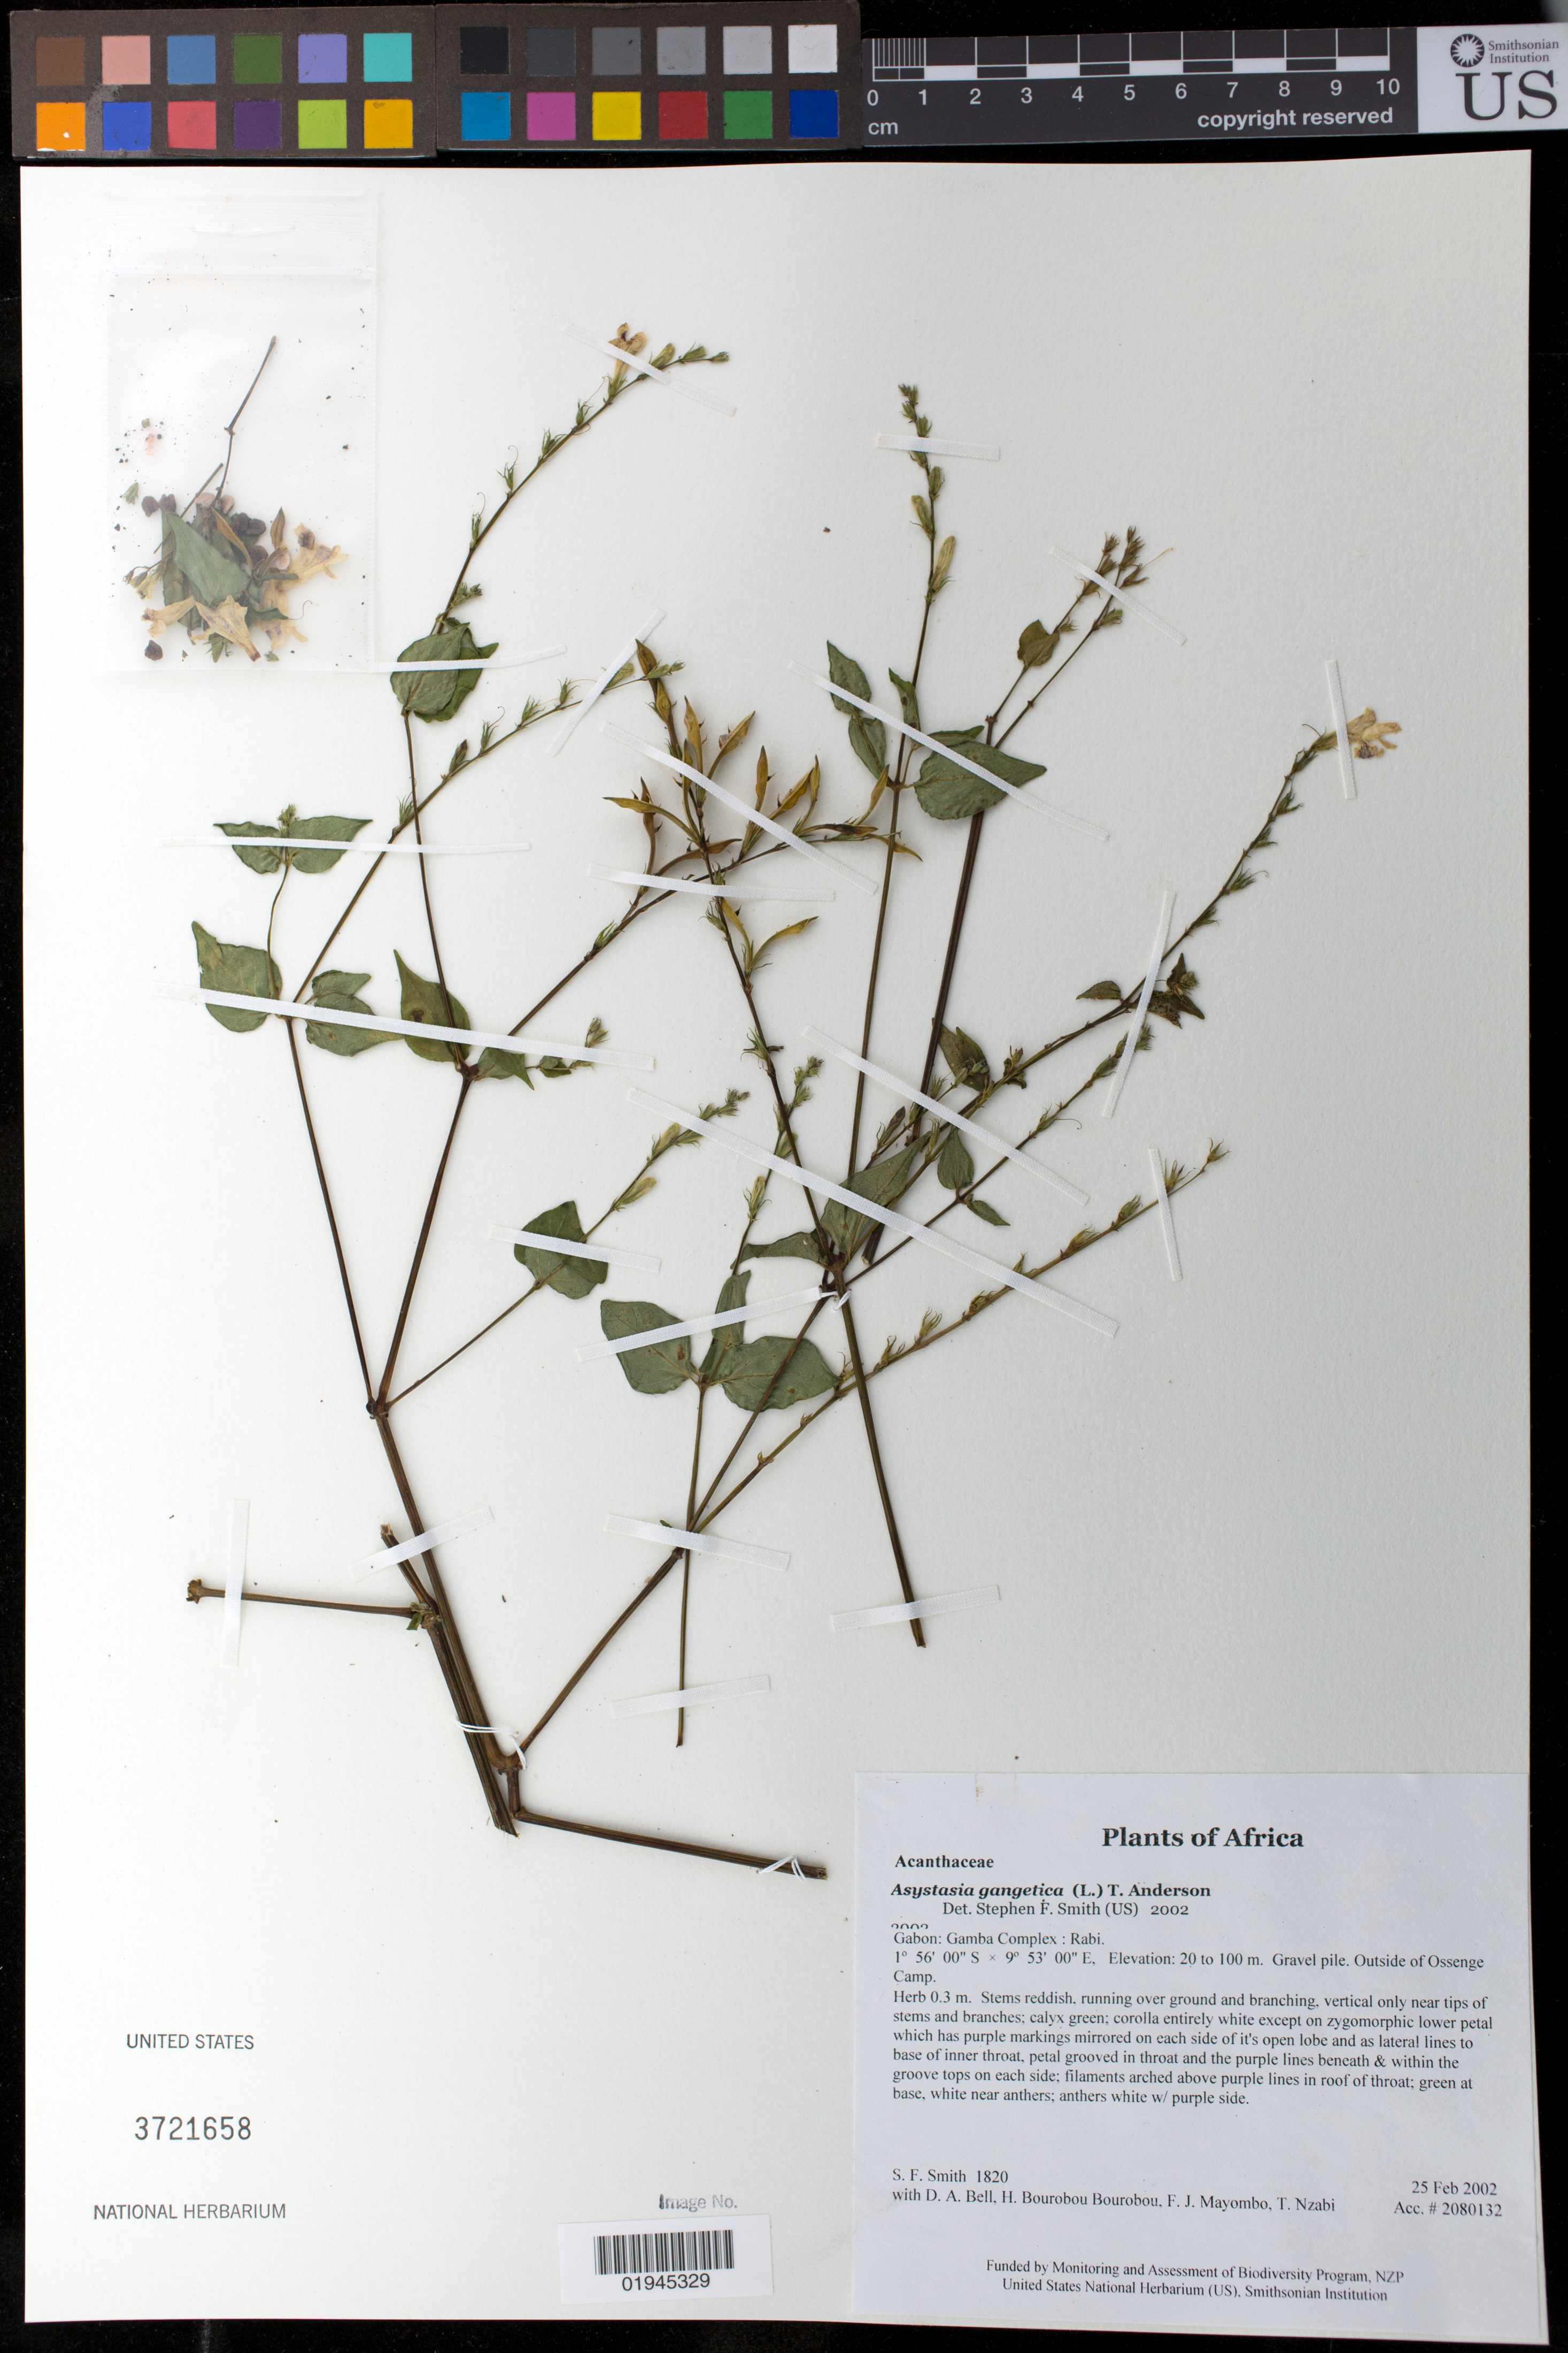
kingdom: Plantae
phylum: Tracheophyta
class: Magnoliopsida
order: Lamiales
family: Acanthaceae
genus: Asystasia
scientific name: Asystasia gangetica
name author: (L.) T. Anderson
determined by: Smith, Stephen F., (US), NMNH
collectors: S.F. Smith, D. A. Bell, H. Bourobou Bourobou & F. J. Mayombo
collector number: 1820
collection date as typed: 25 Feb 2002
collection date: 2002-02-25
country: Gabon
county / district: Gamba Complex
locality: Rabi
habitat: Gravel pile. Outside of Ossenge Camp.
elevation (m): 20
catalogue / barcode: US 3721658